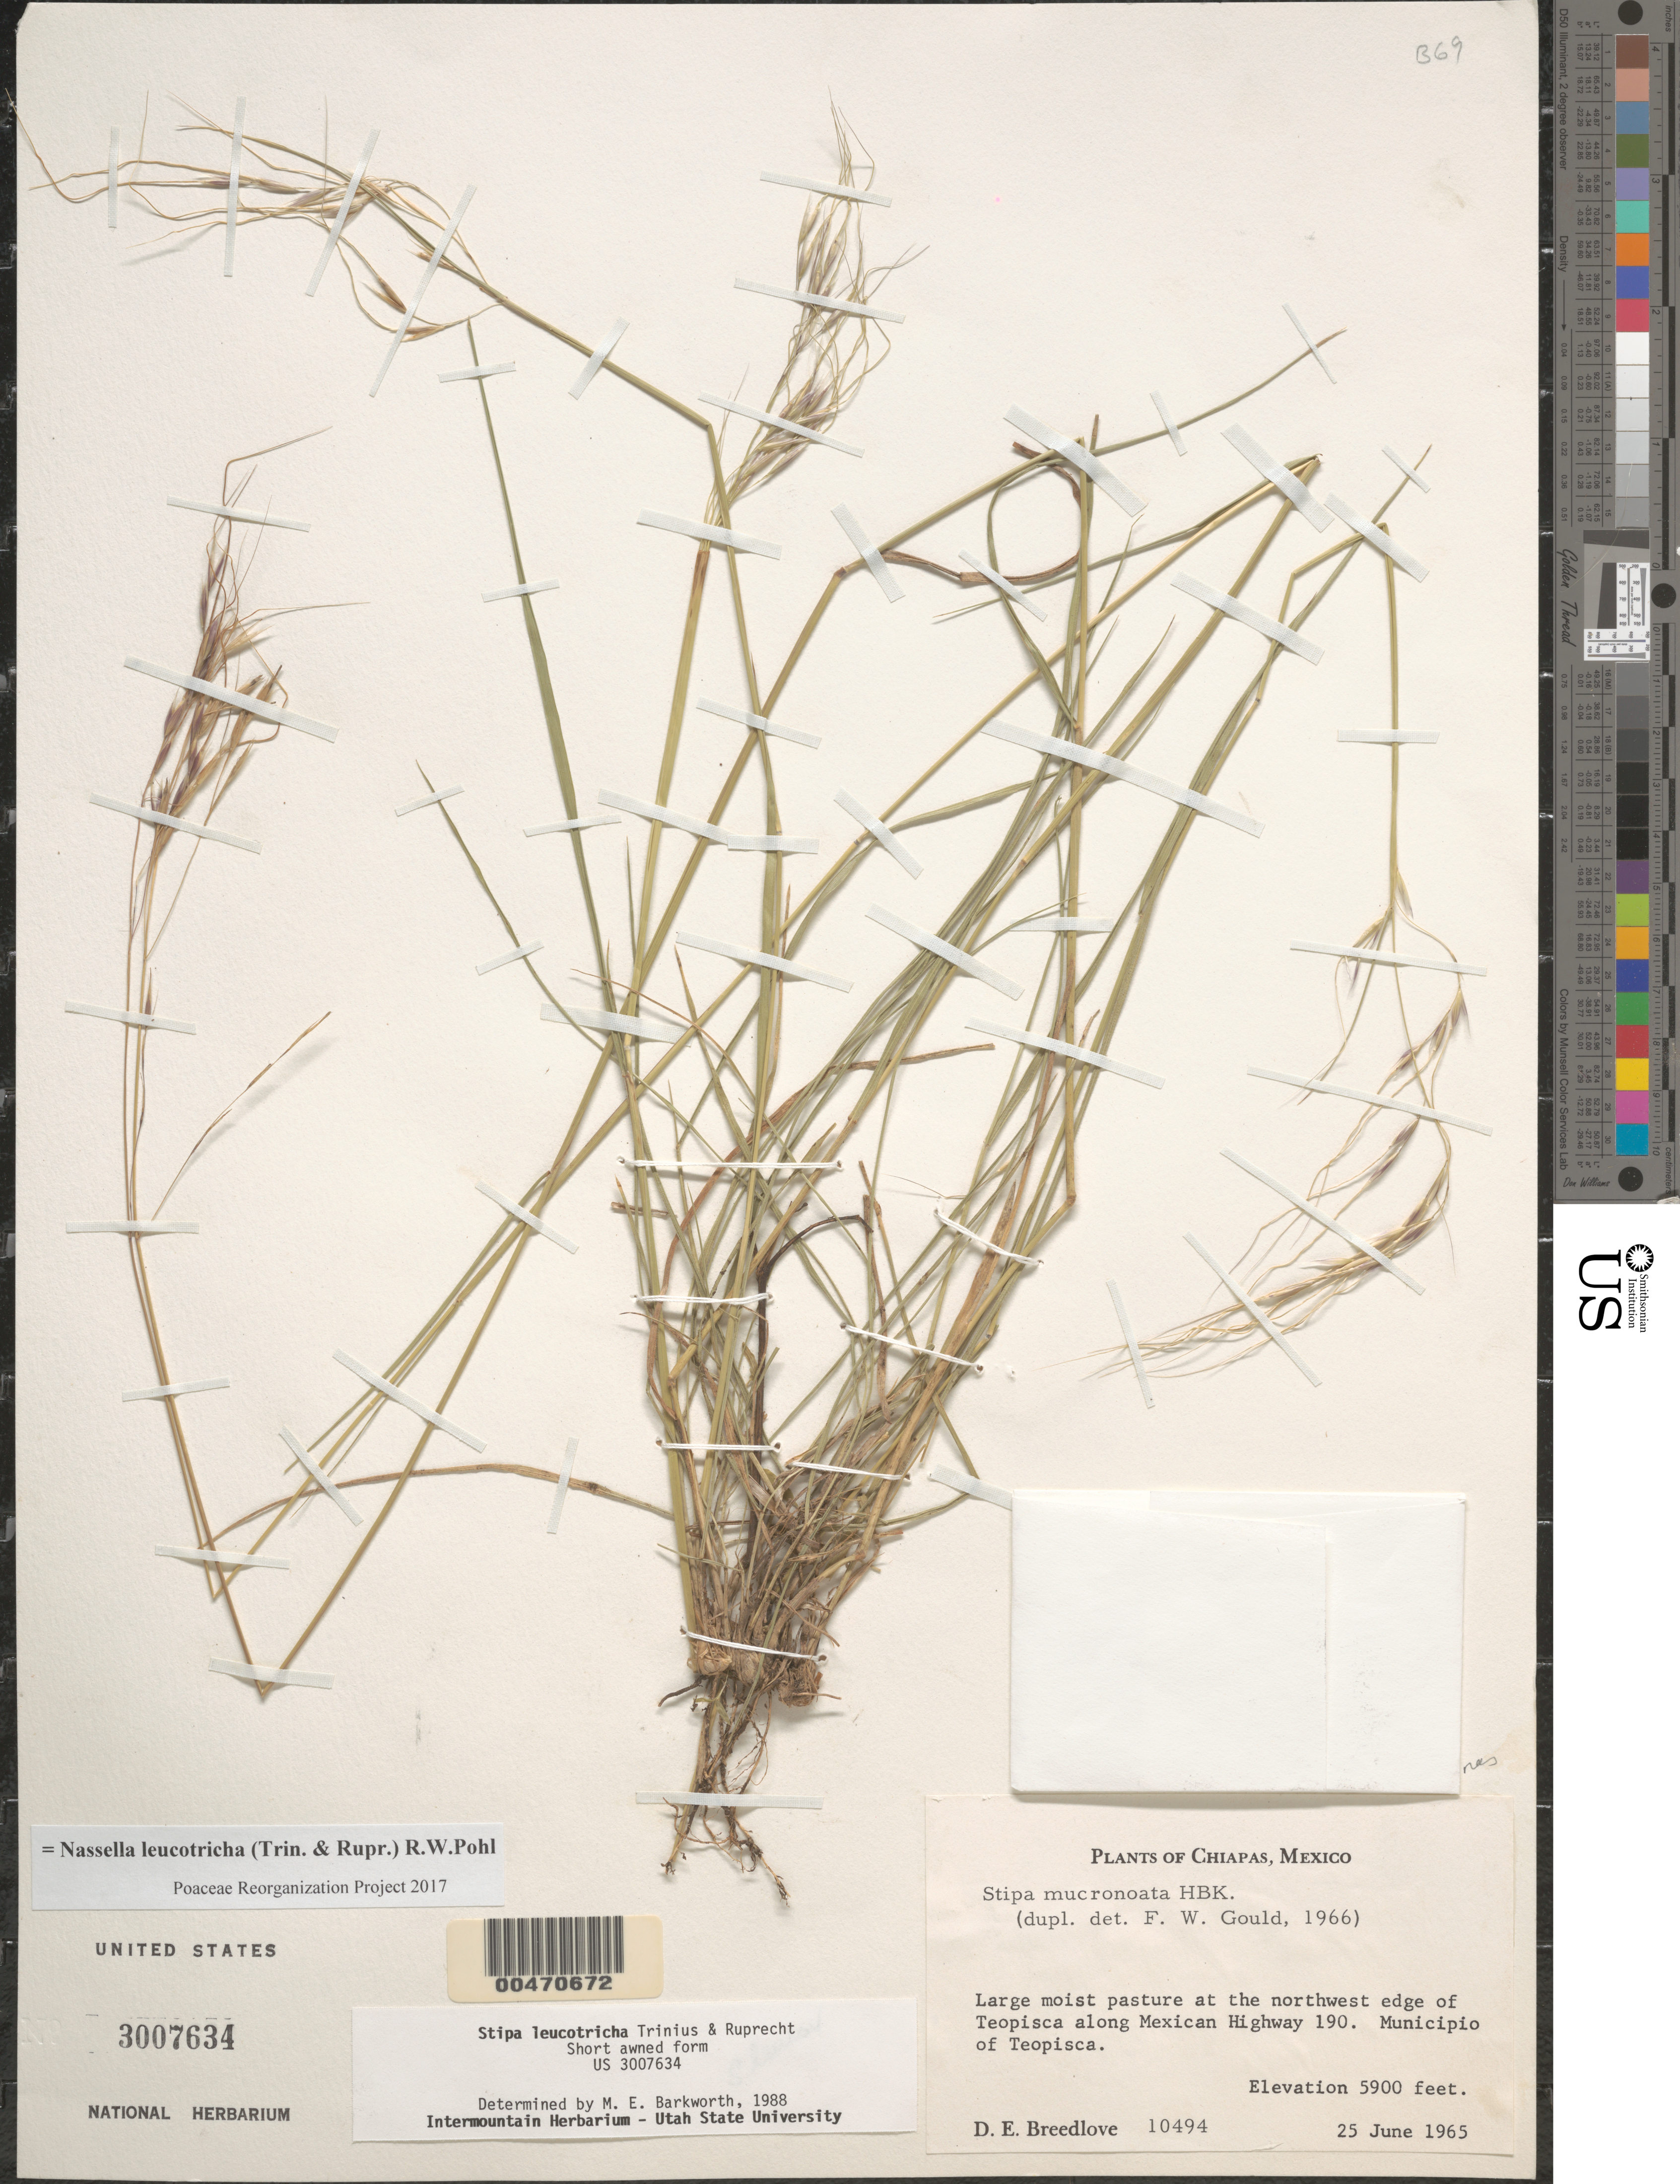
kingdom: Plantae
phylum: Tracheophyta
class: Liliopsida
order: Poales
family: Poaceae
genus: Nassella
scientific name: Nassella leucotricha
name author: (Trin. & Rupr.) R.W. Pohl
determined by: Poaceae Reorganization Project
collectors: D. E. Breedlove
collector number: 10494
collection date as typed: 25 Jun 1965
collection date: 1965-06-25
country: Mexico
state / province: Chiapas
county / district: Teopisca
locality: At the NW edge of Teopisca along Mex Hwy 190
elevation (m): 1798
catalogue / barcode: US 3007634